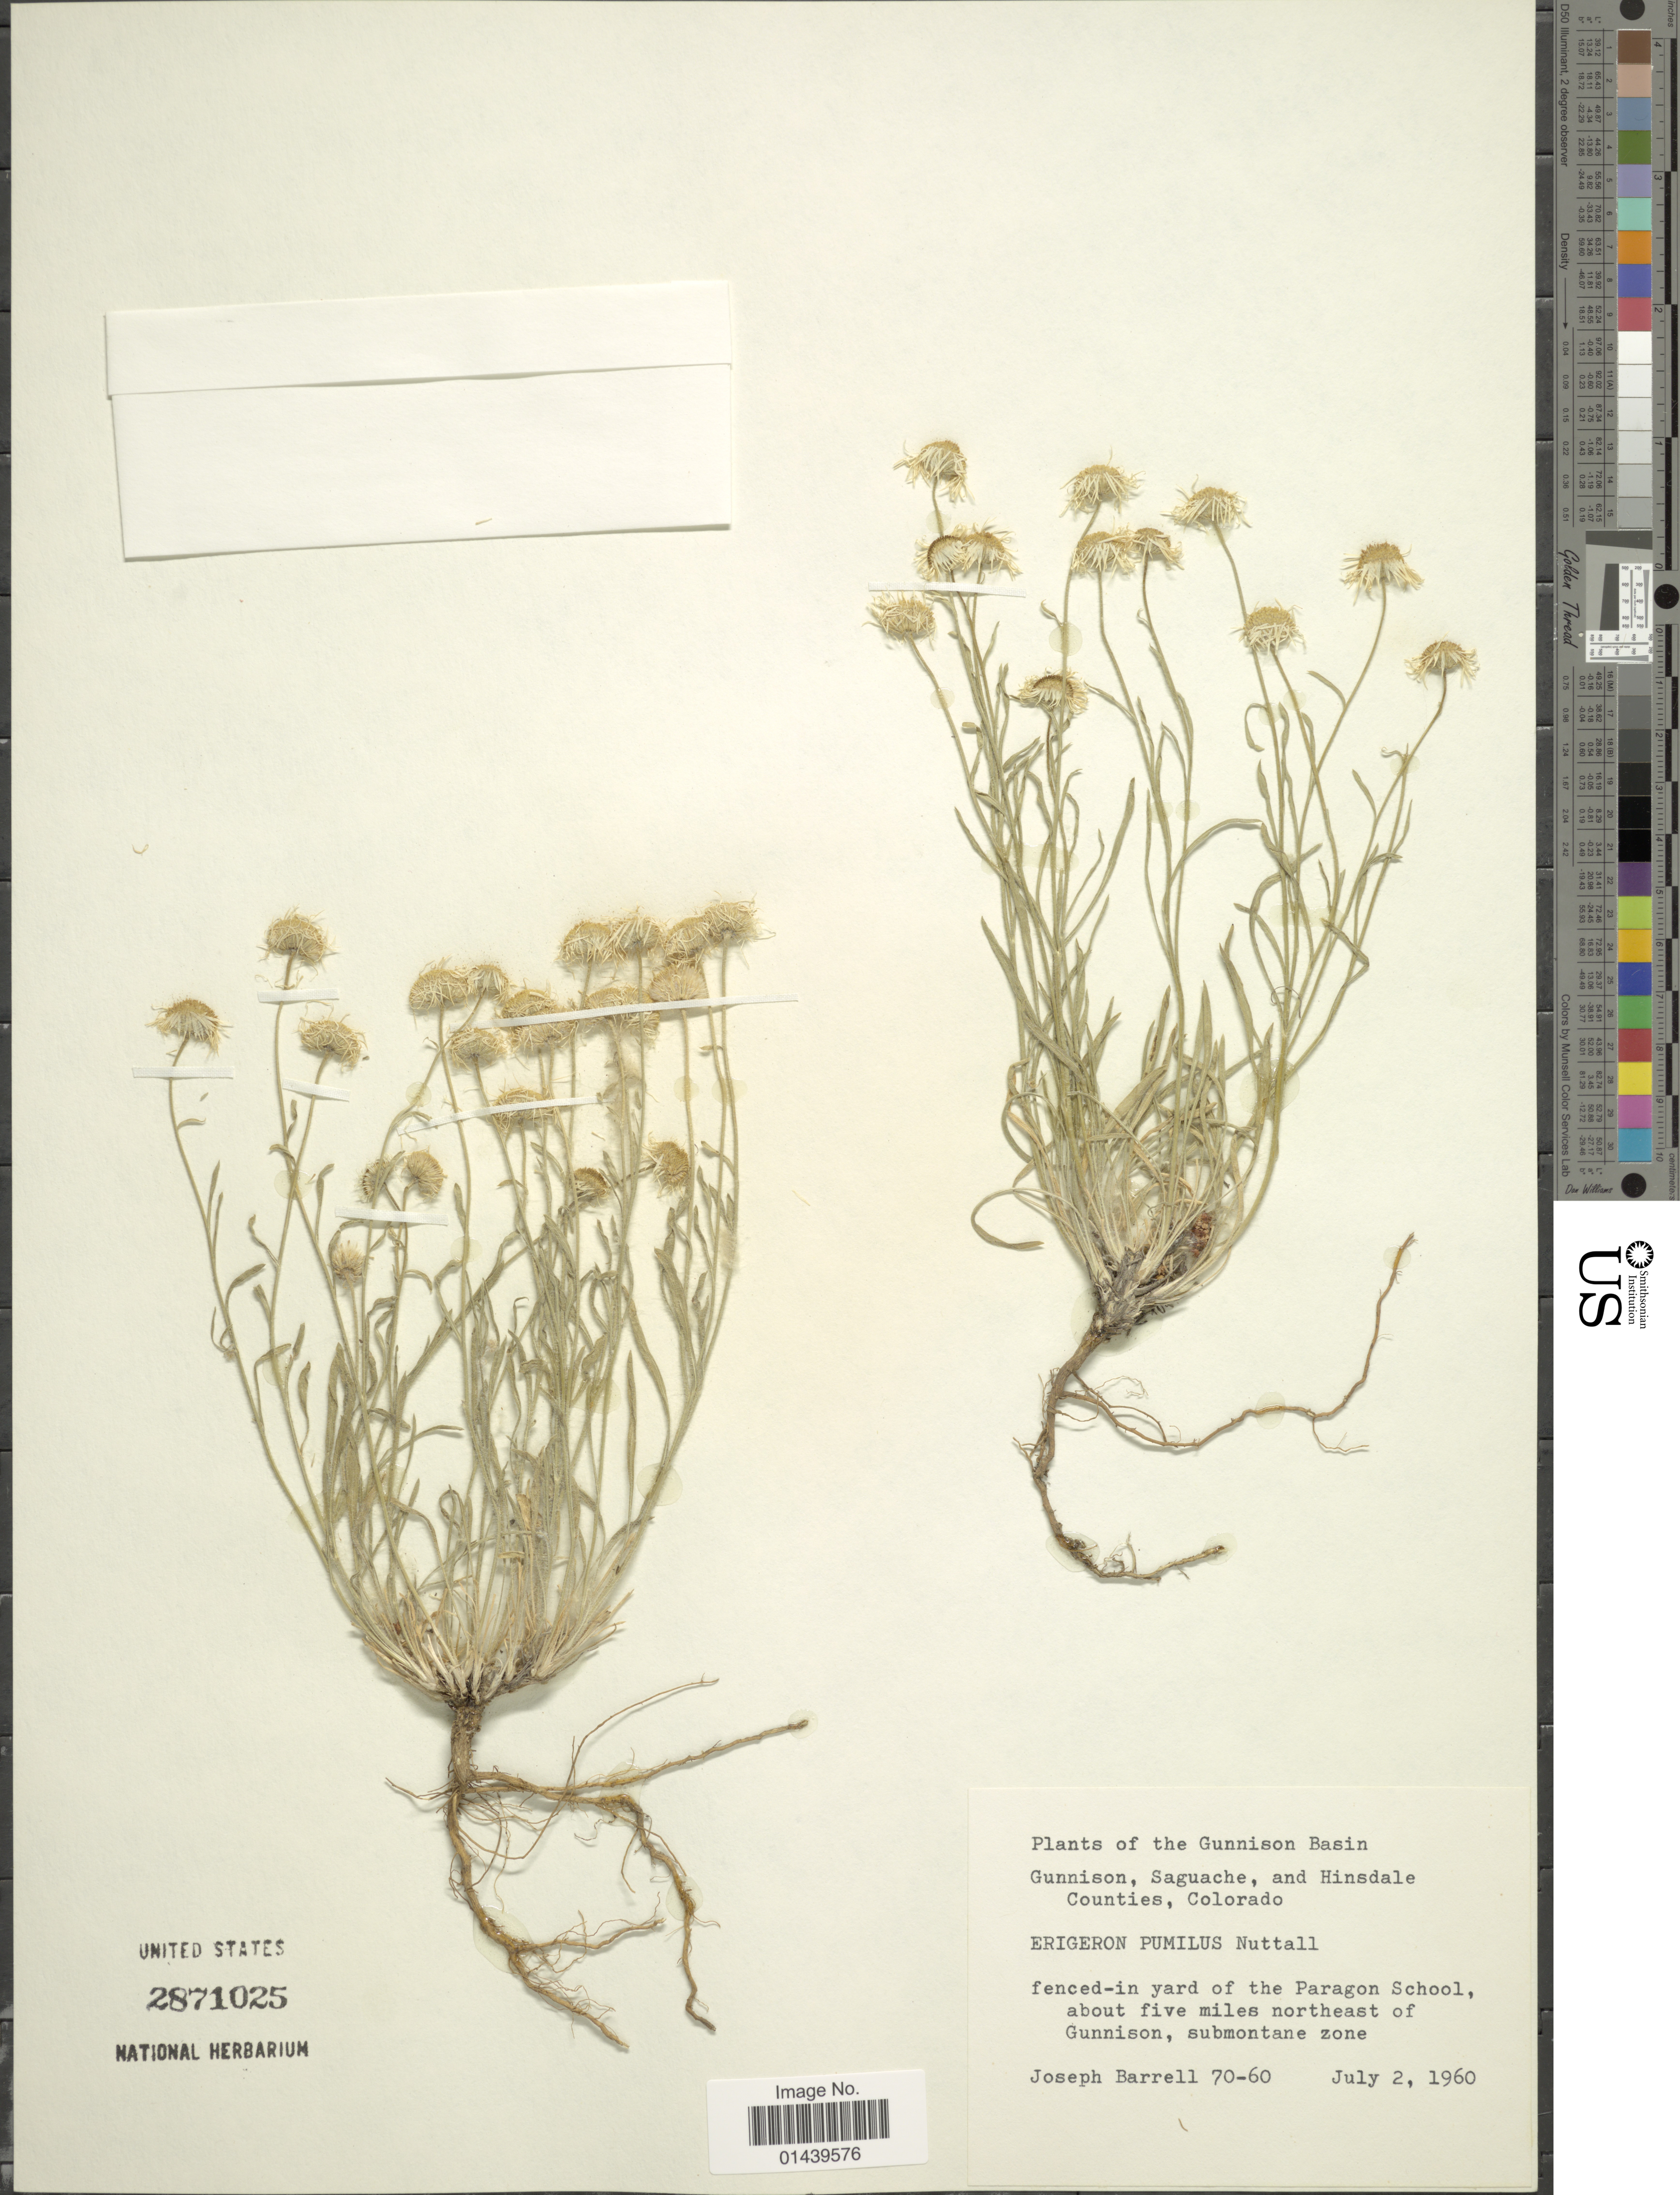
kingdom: Plantae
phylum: Tracheophyta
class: Magnoliopsida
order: Asterales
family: Asteraceae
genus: Erigeron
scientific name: Erigeron pumilus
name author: Nutt.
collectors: J. Barrell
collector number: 70-60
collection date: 1960-07-02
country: United States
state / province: Colorado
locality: The Gunnison Basin. Fenced-in yard of the Paragon School, about five miles northeast of Gunnison.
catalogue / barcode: US 2871025